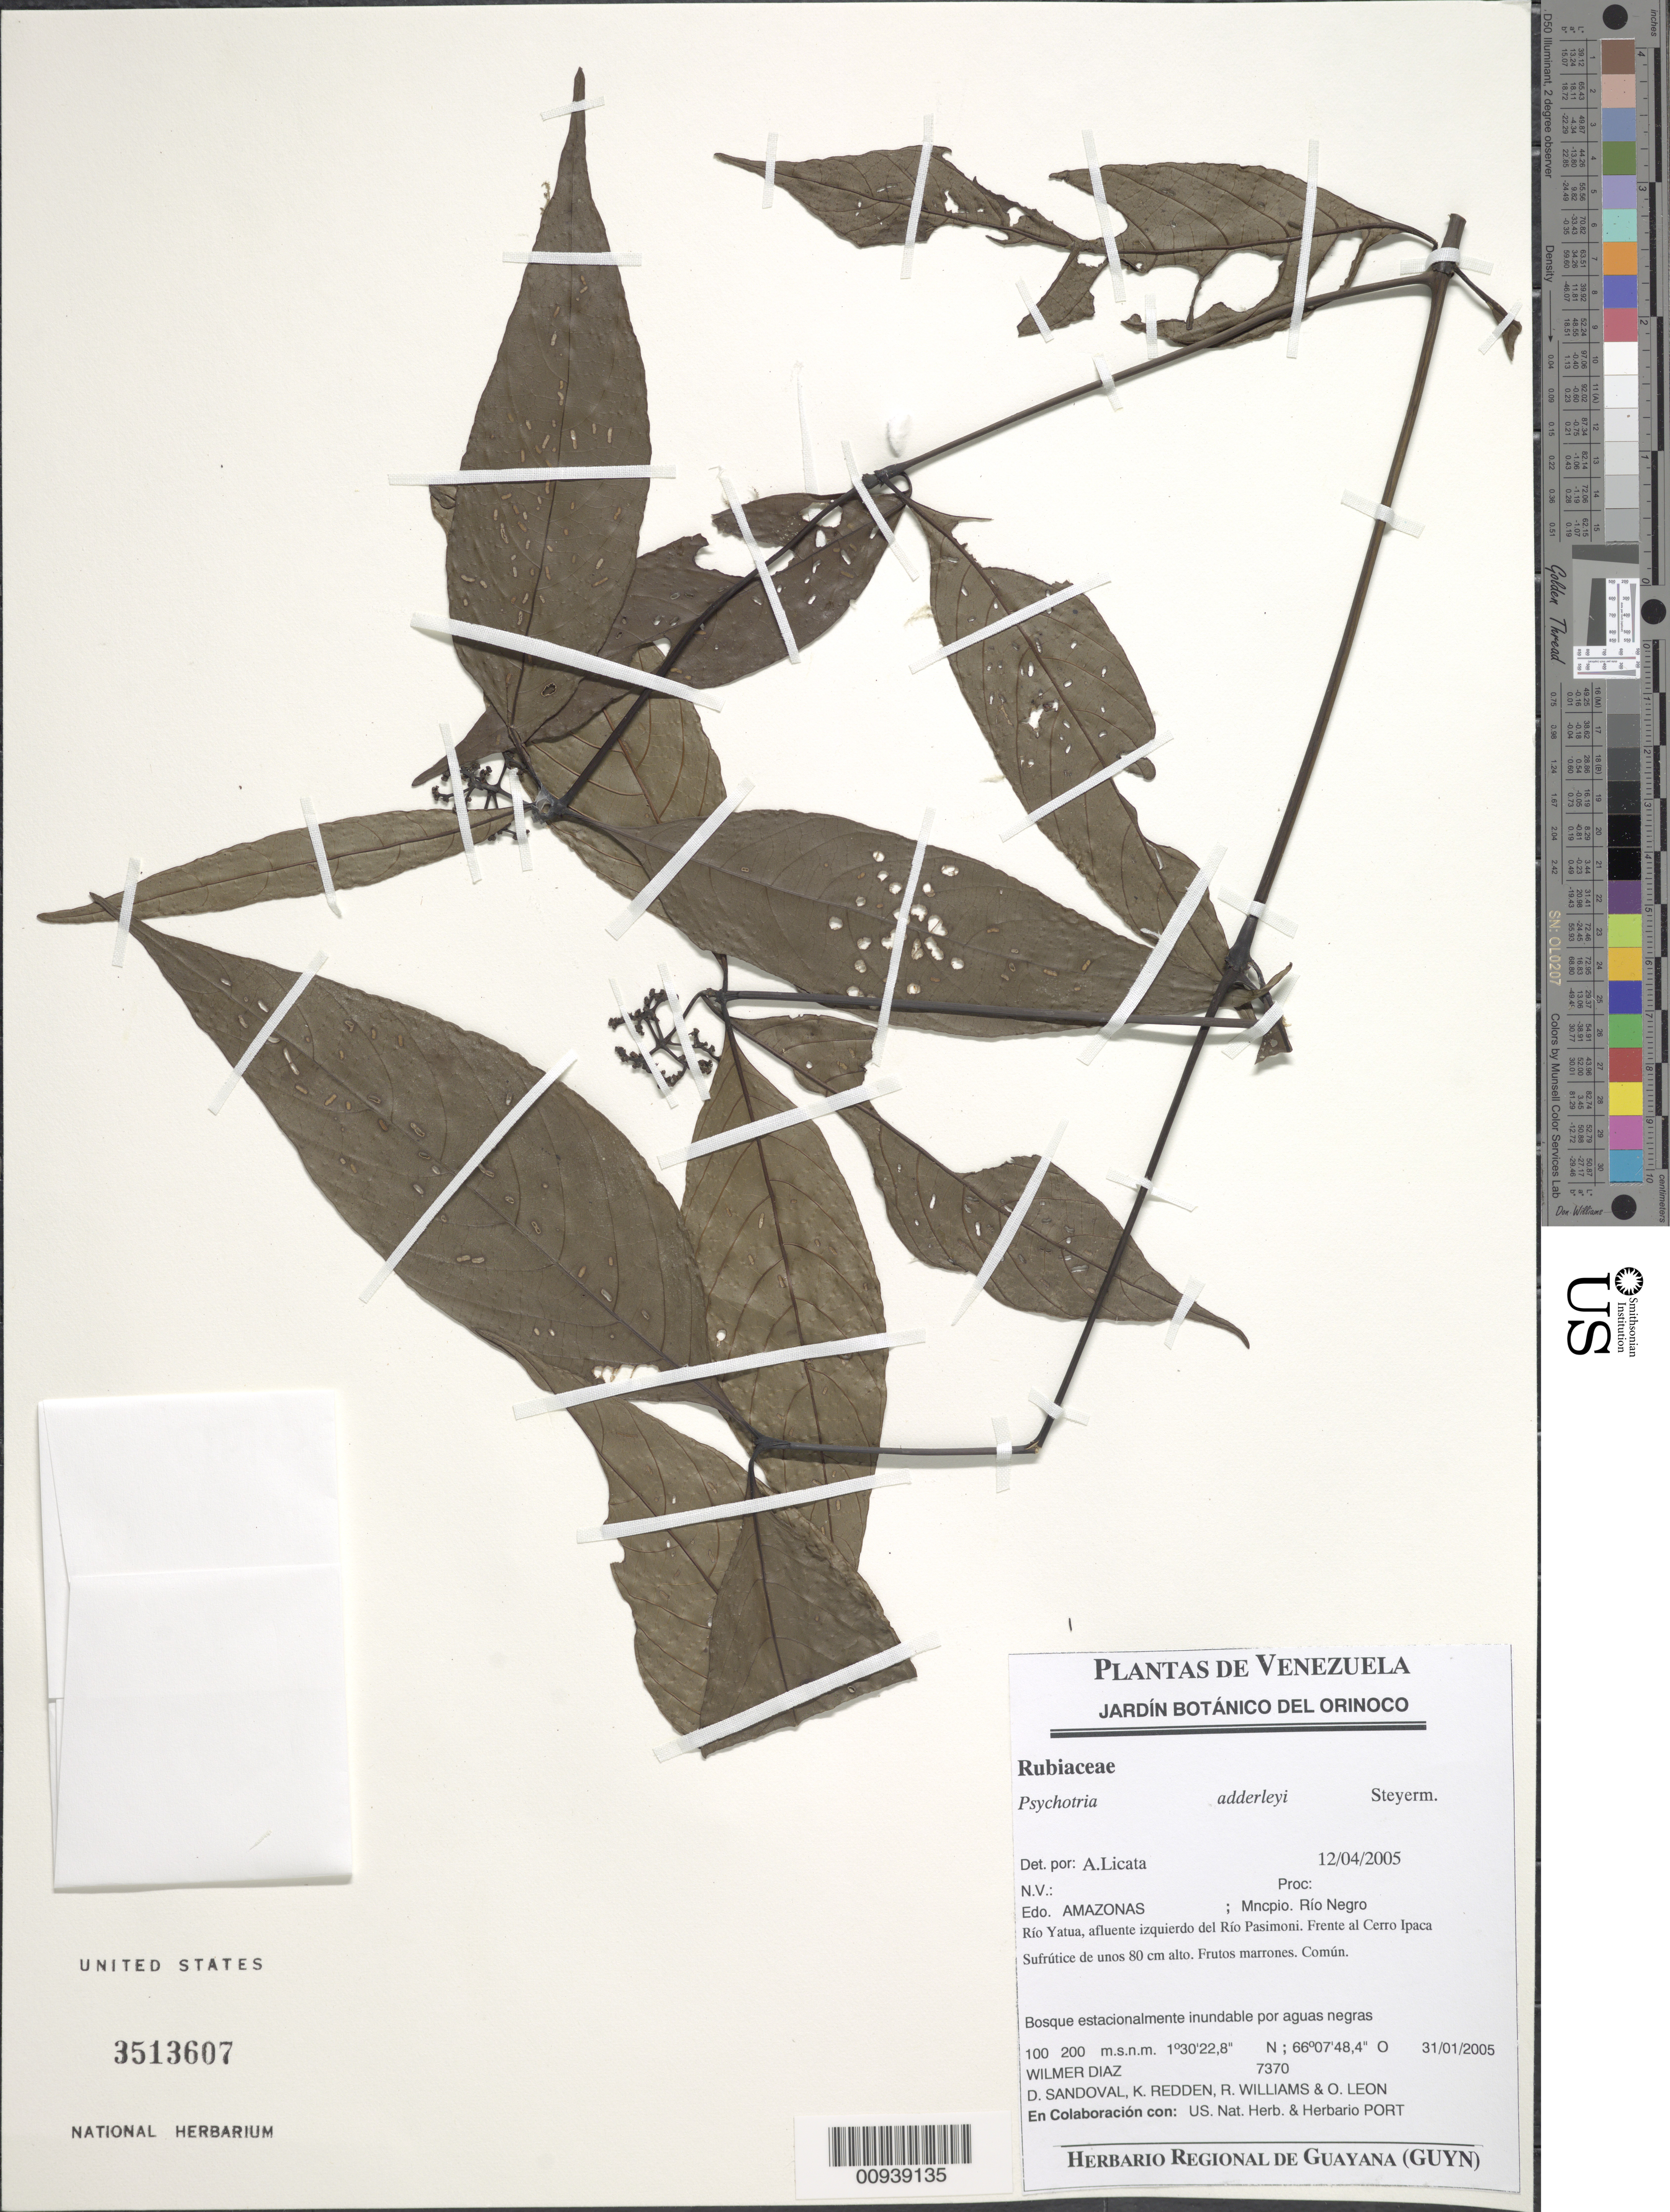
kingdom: Plantae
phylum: Tracheophyta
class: Magnoliopsida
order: Gentianales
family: Rubiaceae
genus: Psychotria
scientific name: Psychotria adderleyi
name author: Steyerm.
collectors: W. Díaz P., D. Sandoval, K. M. Redden, R. Williams & et al.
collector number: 7370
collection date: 2005-01-31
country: Venezuela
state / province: Amazonas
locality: Edo. Amazonas, Rio Yatua, afluente izquierdo del Rio Pasimoni, Frente al Cerro Ipaa Sufrutice.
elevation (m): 100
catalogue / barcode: US 3513607